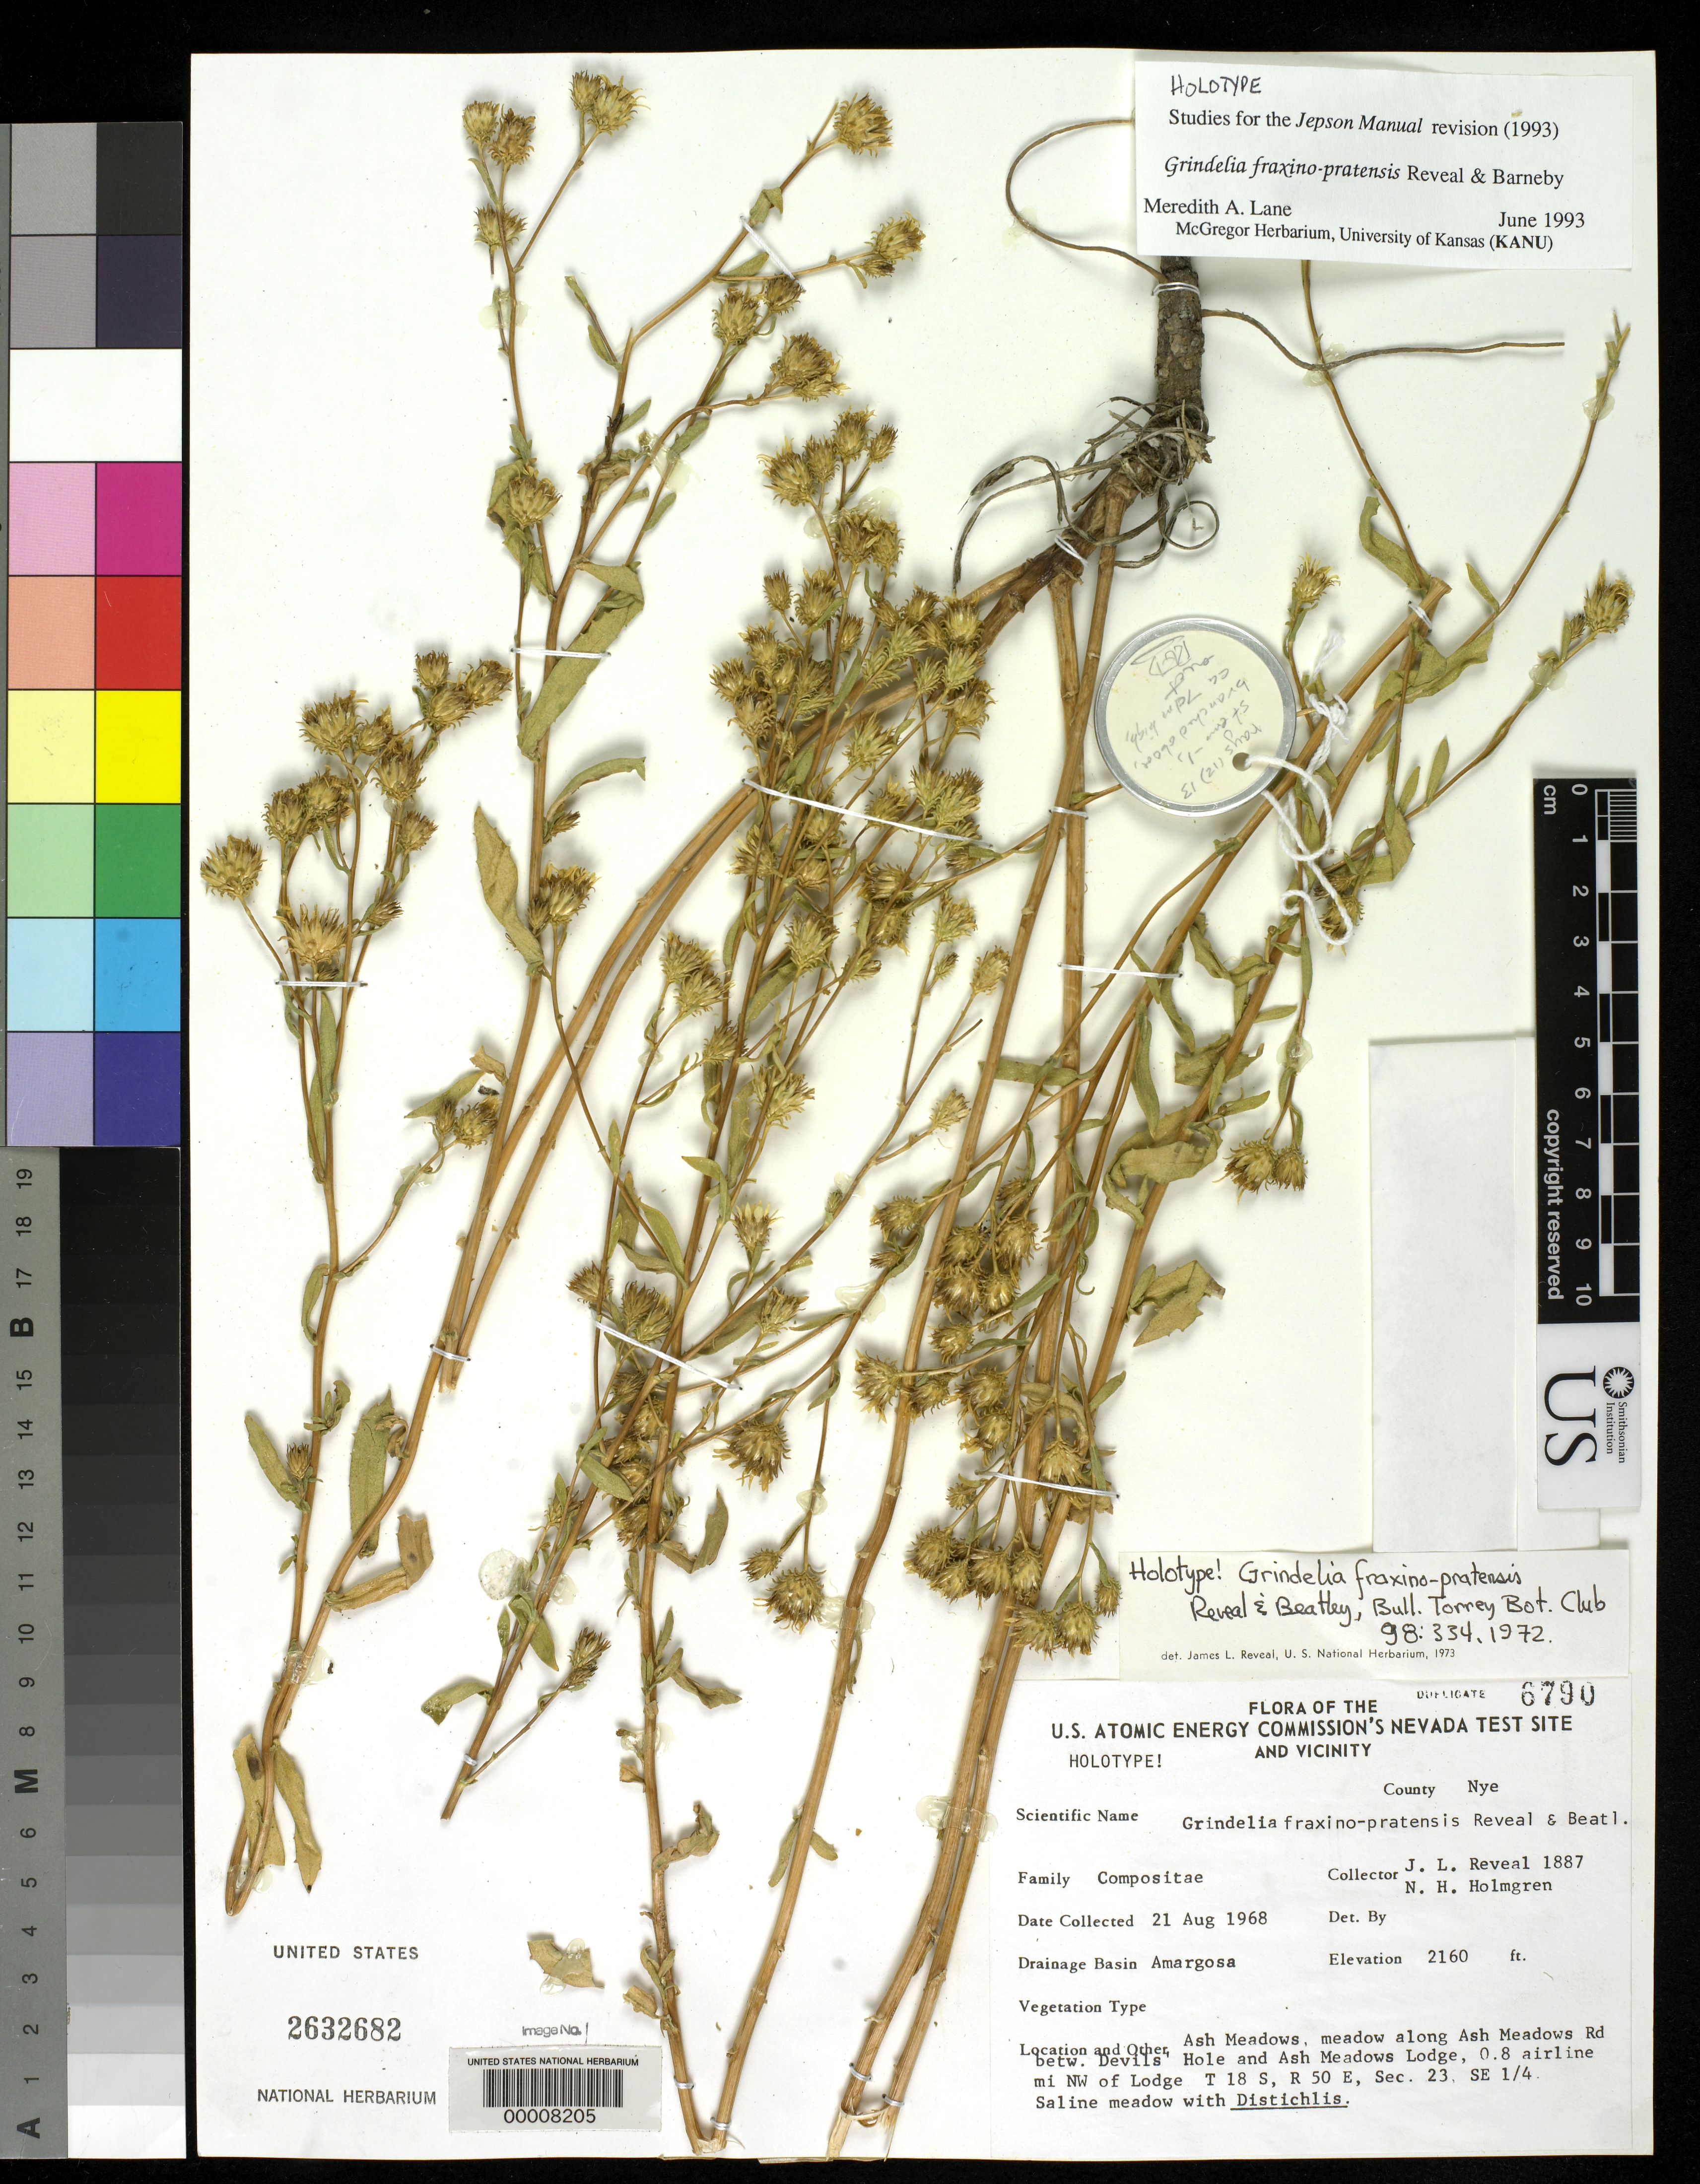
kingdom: Plantae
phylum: Tracheophyta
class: Magnoliopsida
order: Asterales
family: Asteraceae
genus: Grindelia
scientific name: Grindelia fraxino-pratensis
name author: Reveal & Beatley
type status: Holotype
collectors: J. L. Reveal & N. H. Holmgren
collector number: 1887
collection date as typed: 21 Aug 1968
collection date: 1968-08-21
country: United States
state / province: Nevada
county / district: Nye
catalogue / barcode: US 2632682